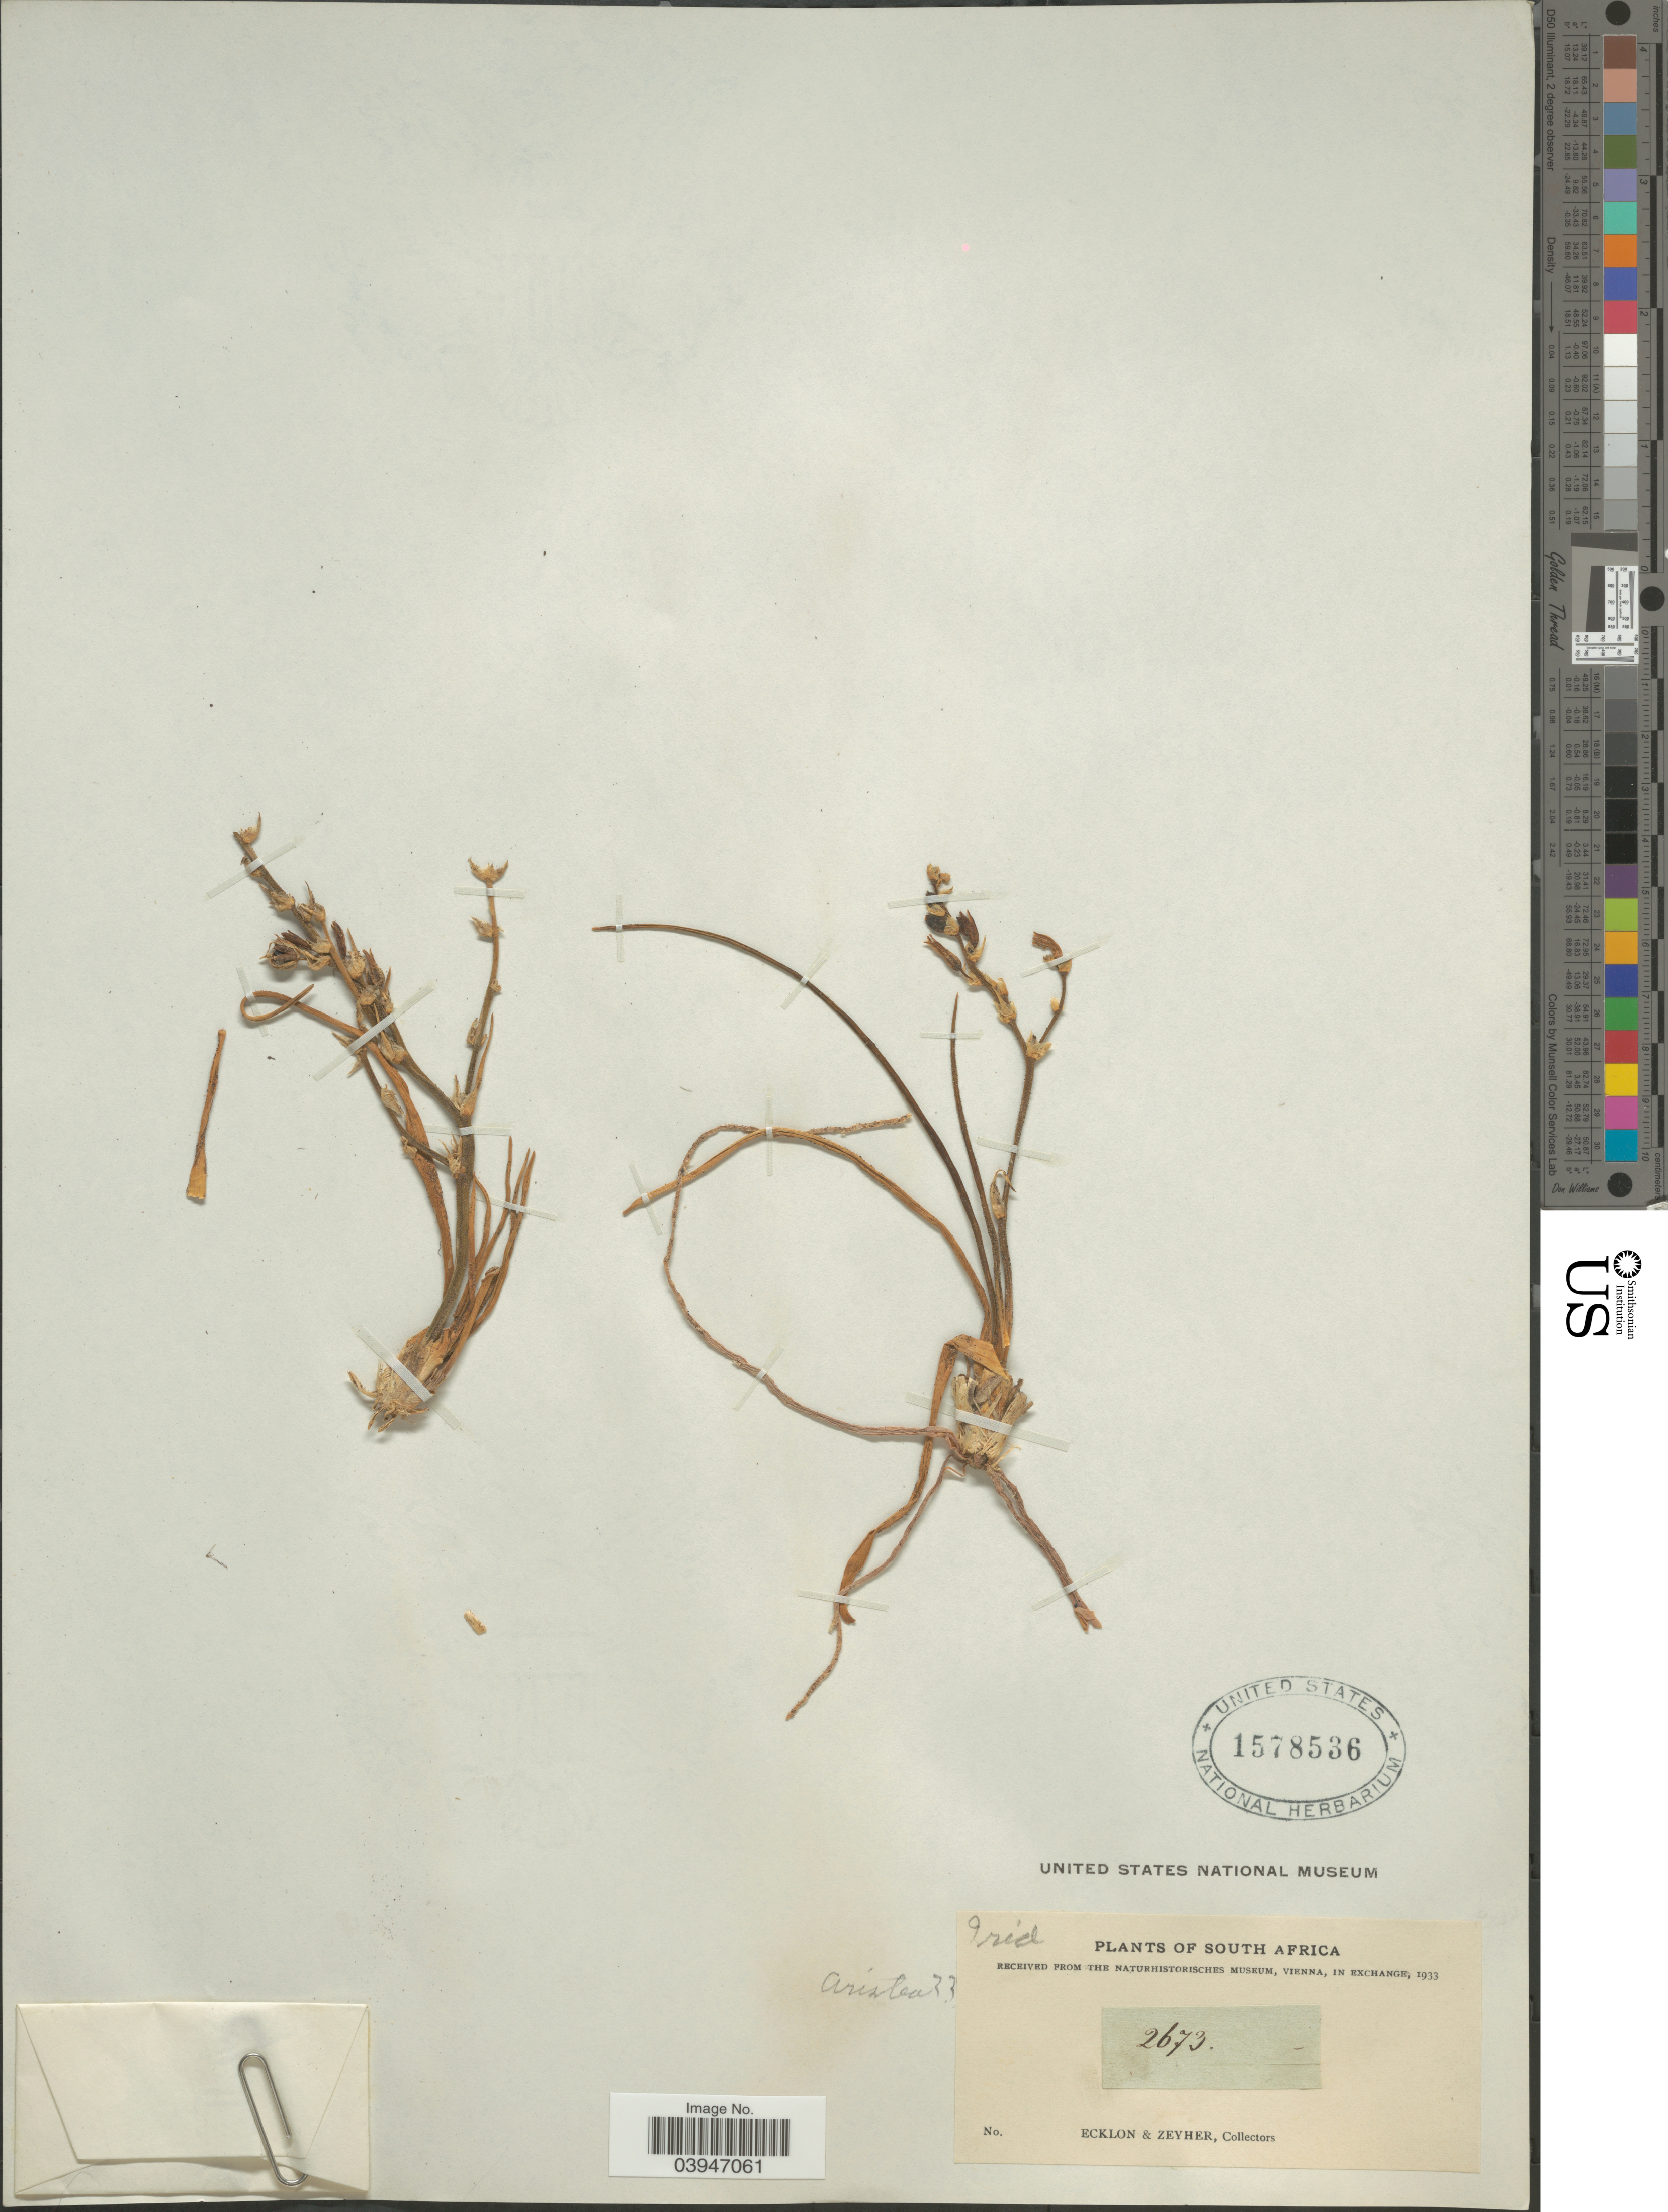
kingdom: Plantae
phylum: Tracheophyta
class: Liliopsida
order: Asparagales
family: Iridaceae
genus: Aristea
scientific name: Aristea sp.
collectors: -. Ecklon & -. Zeyher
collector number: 2673 ?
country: South Africa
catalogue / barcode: US 1578536